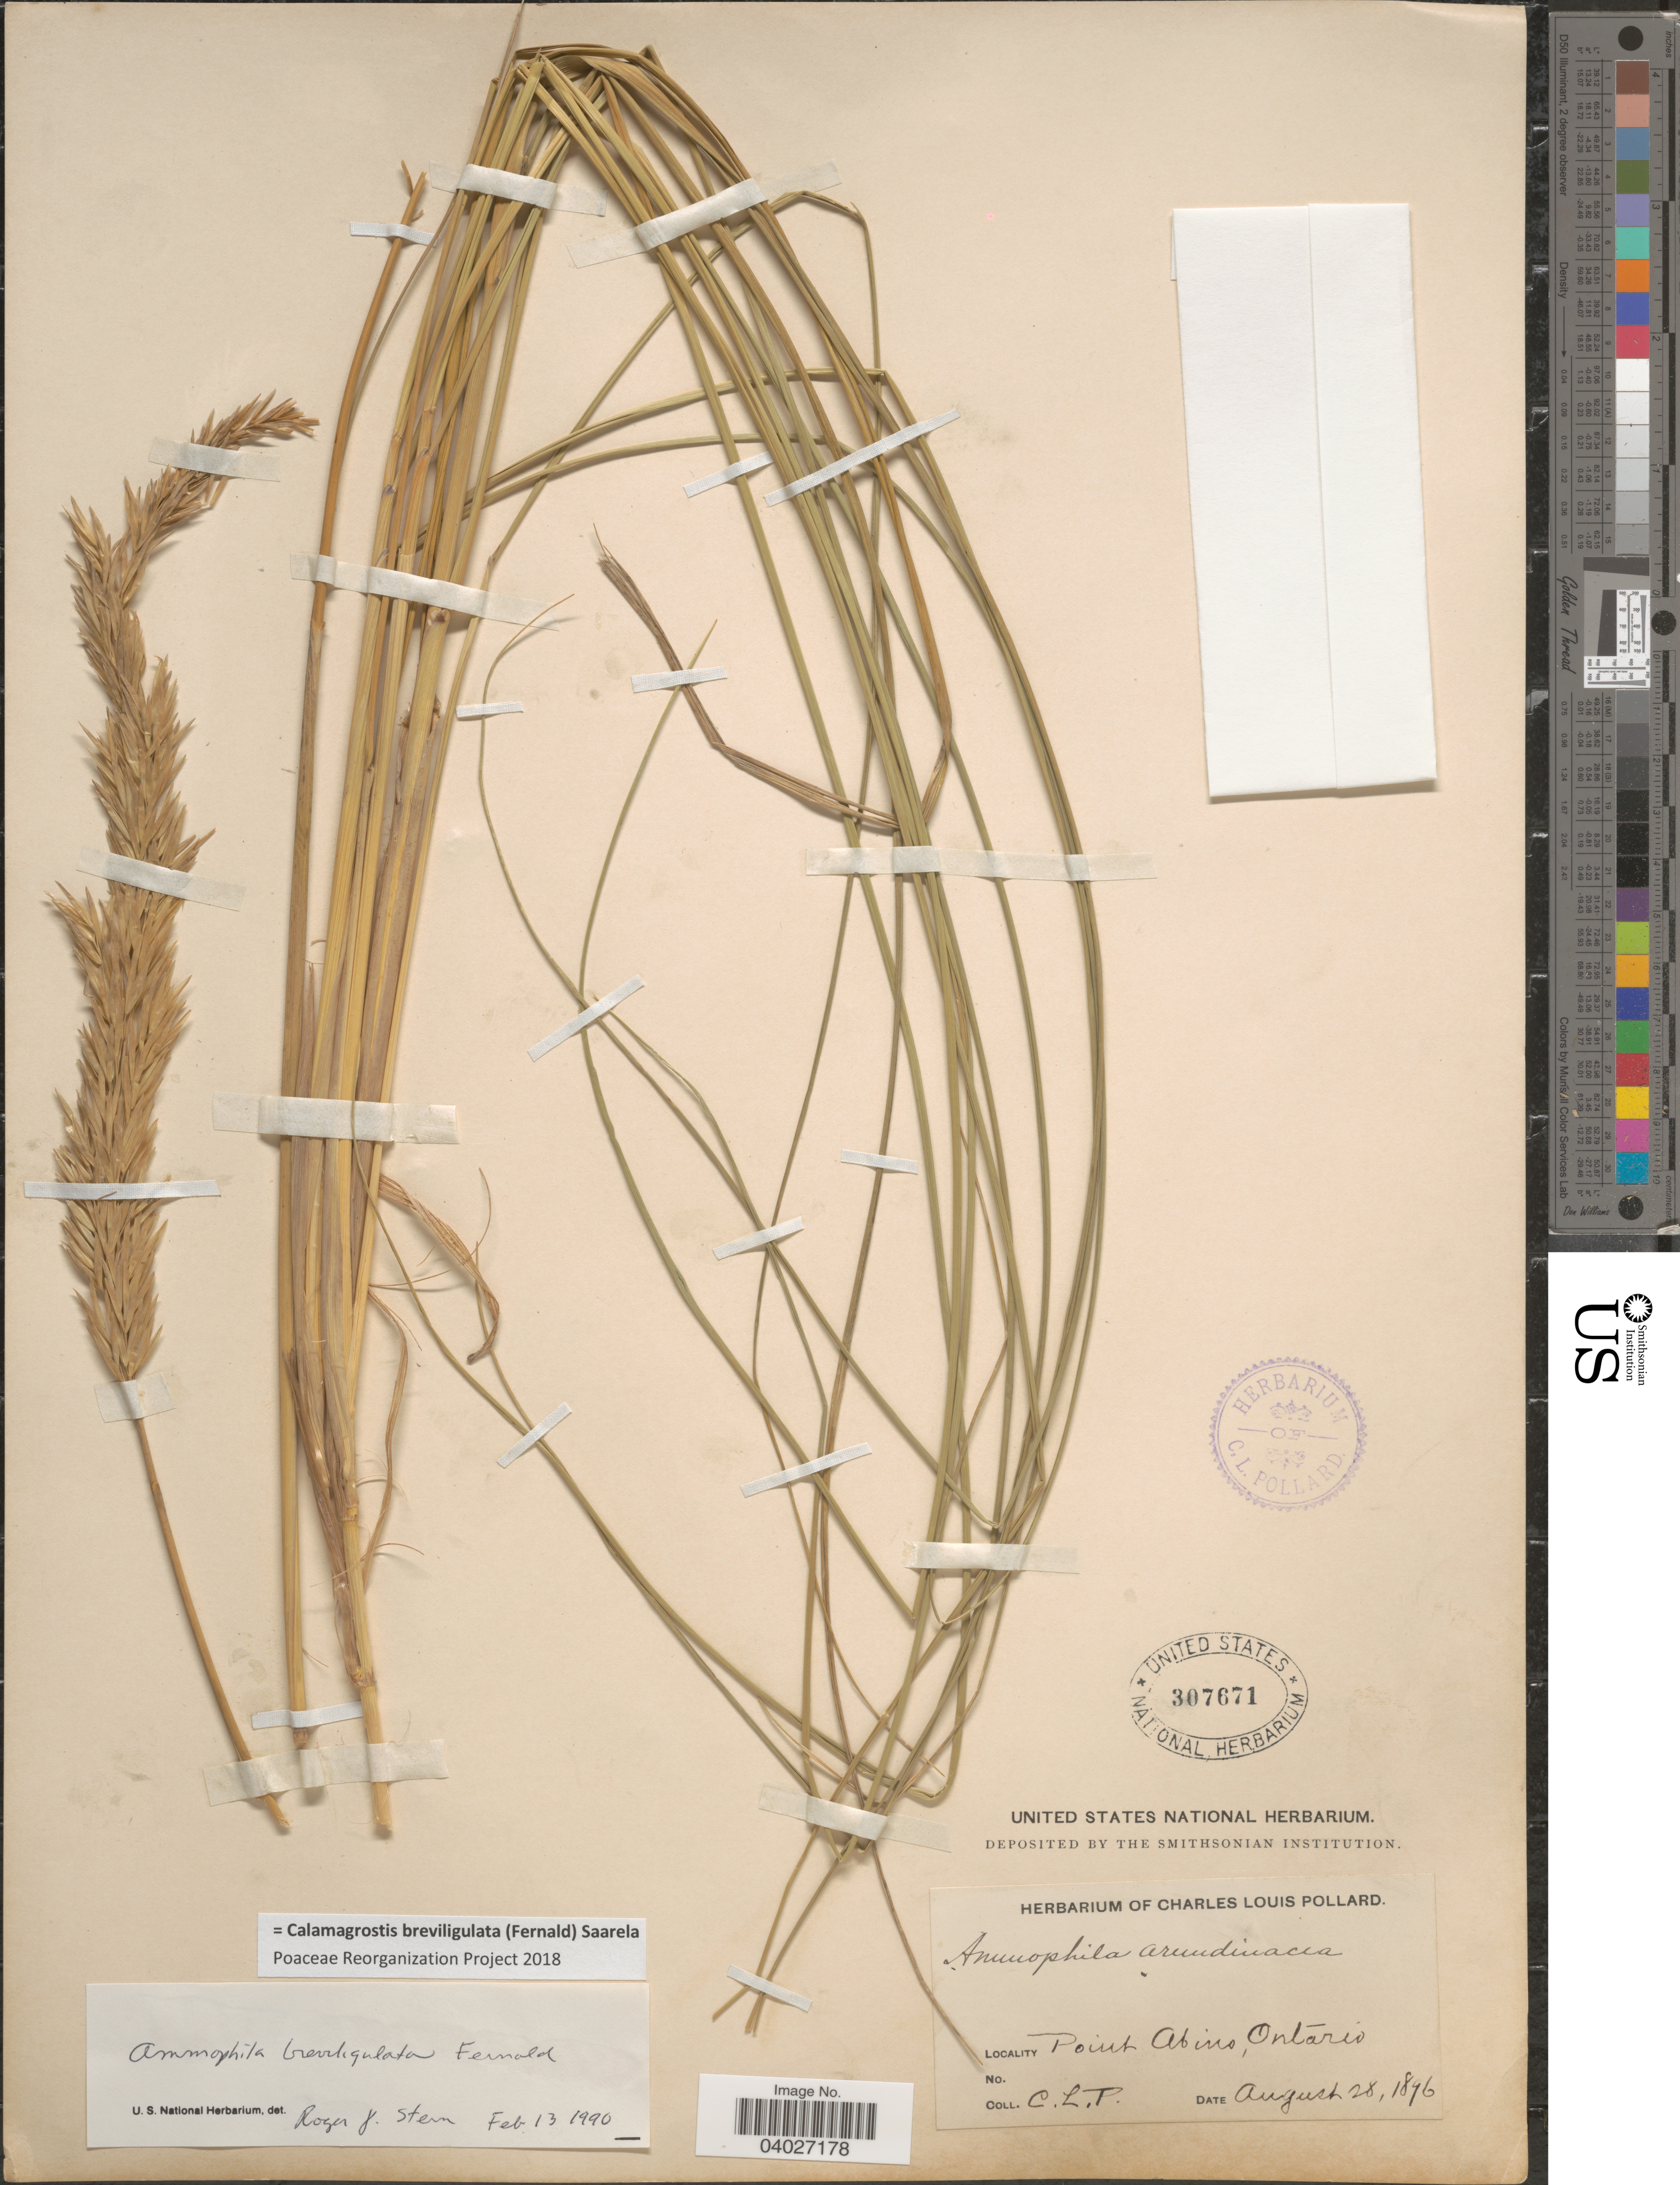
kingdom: Plantae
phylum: Tracheophyta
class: Liliopsida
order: Poales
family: Poaceae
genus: Calamagrostis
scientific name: Calamagrostis breviligulata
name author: (Fernald) Saarela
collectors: C. L. Pollard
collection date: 1896-08-28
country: Canada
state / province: Ontario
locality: Point Abino.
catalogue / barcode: US 307671